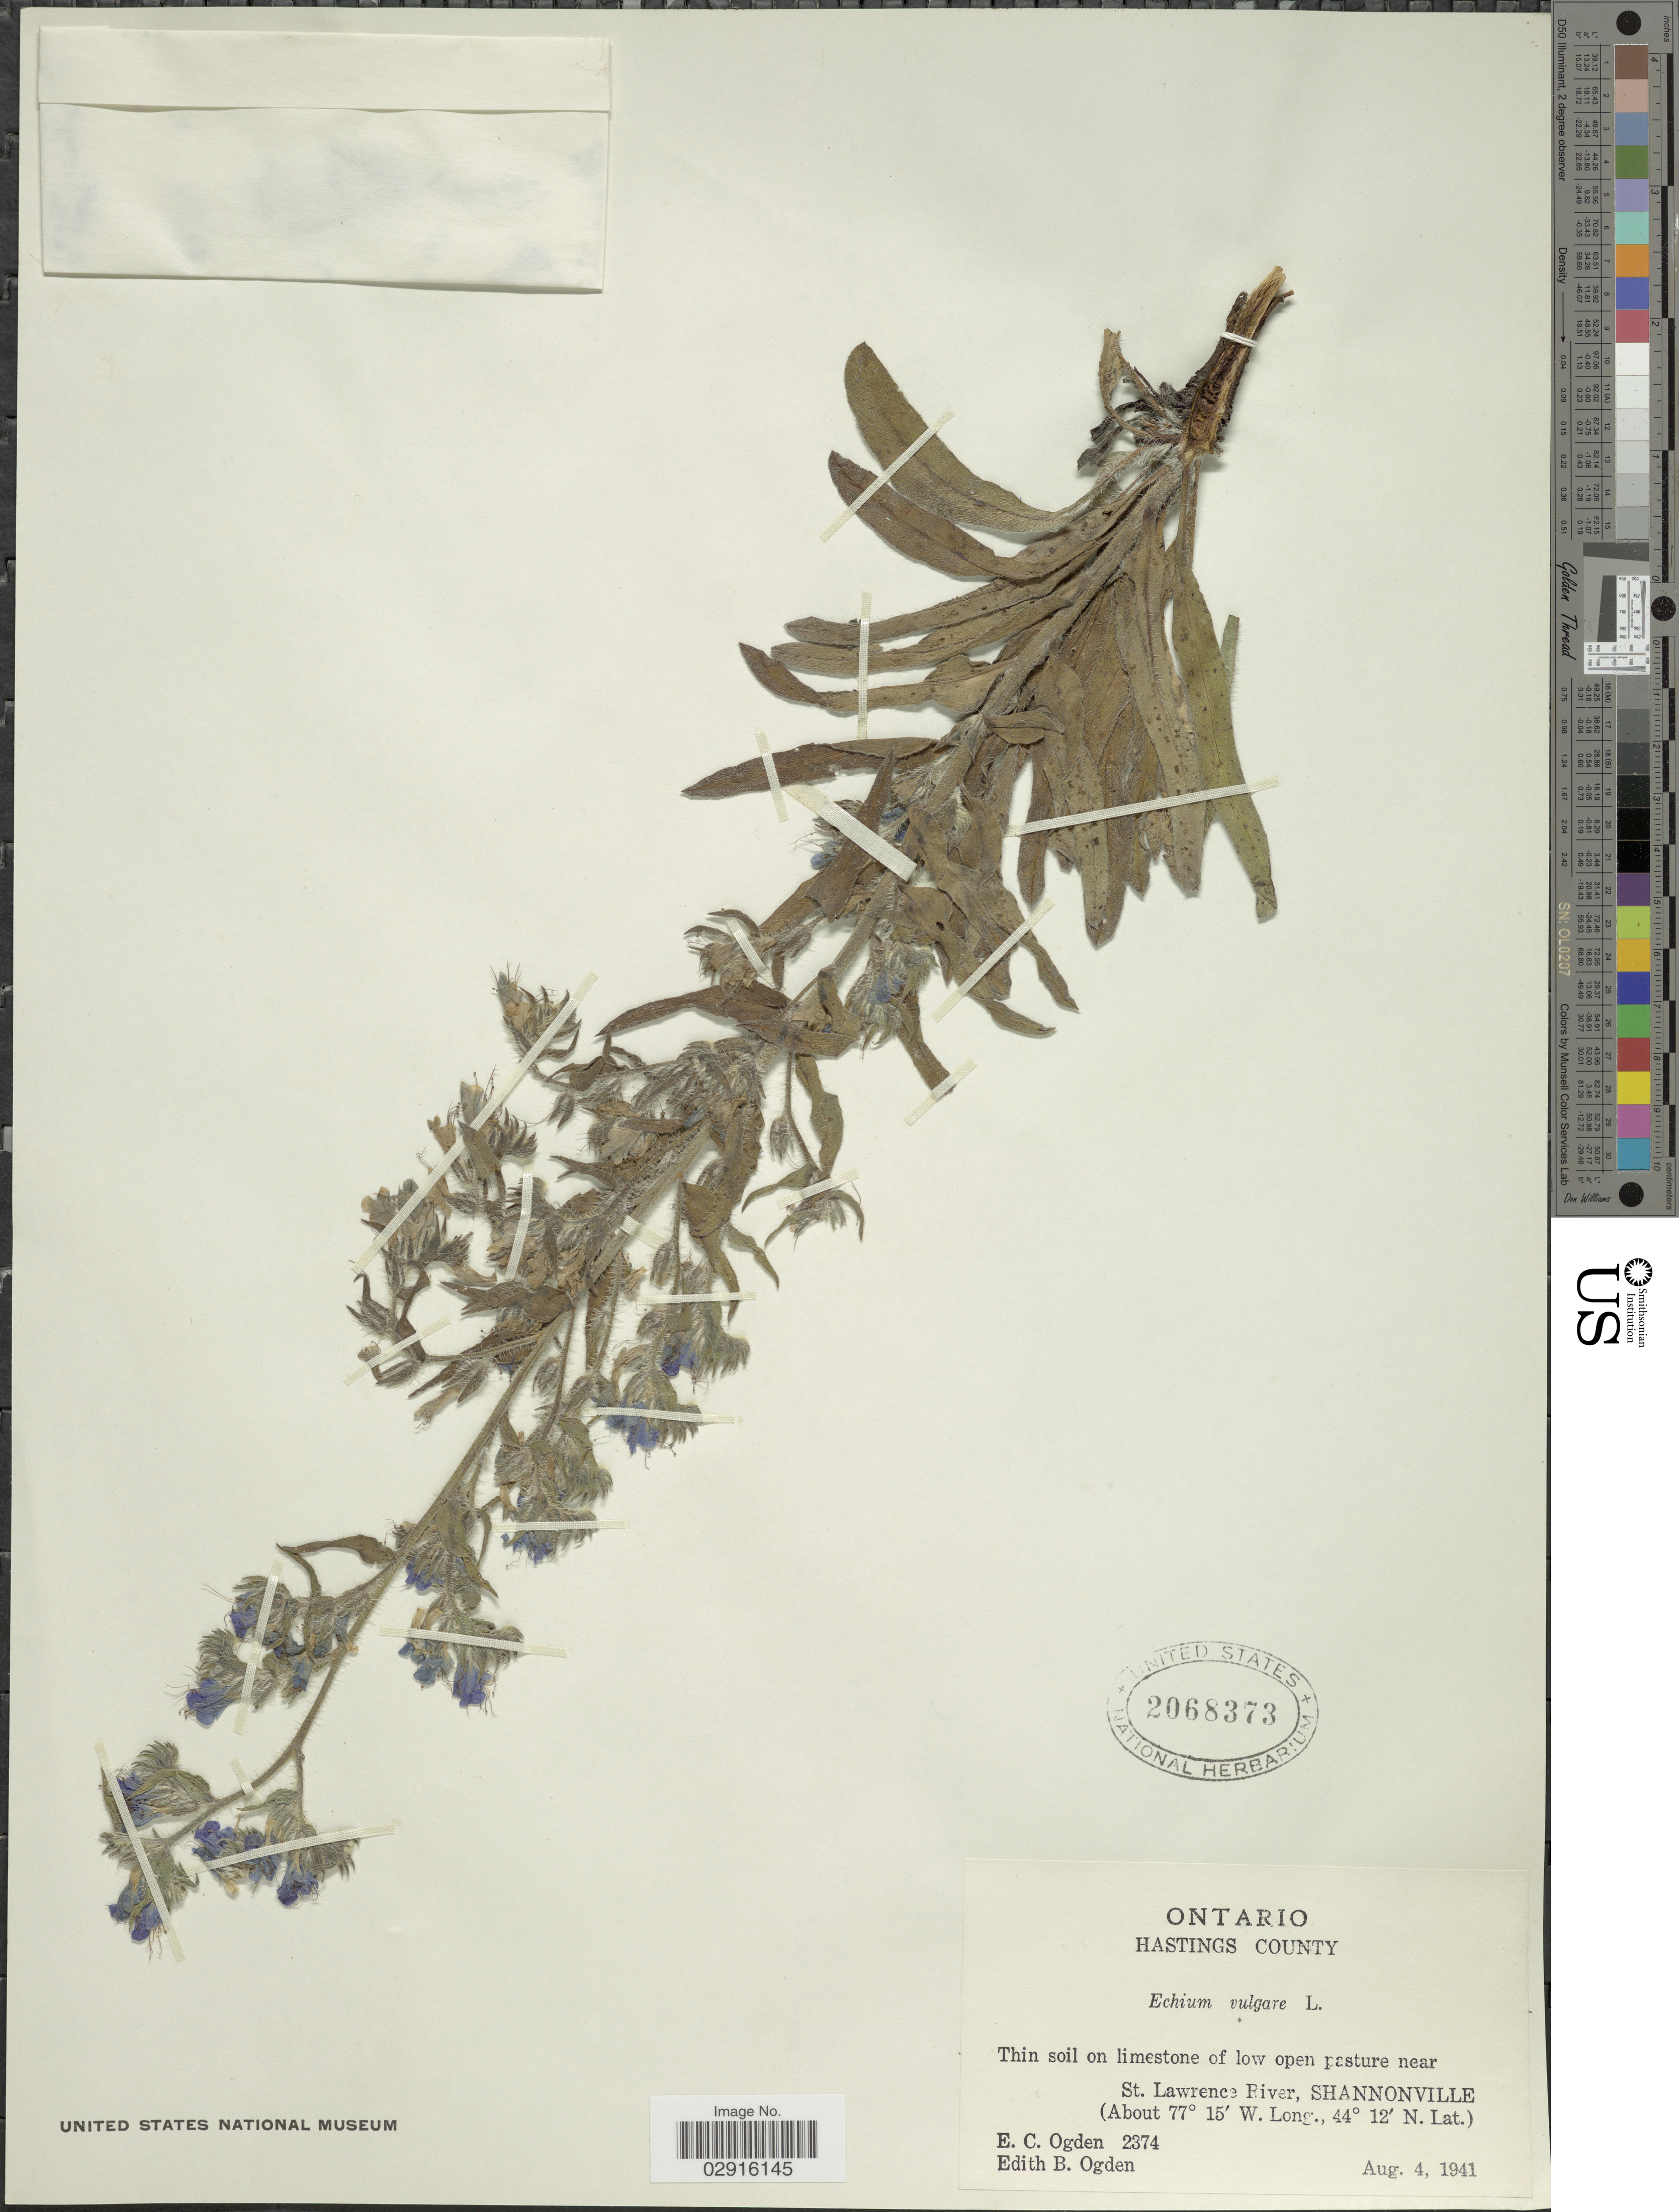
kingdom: Plantae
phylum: Tracheophyta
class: Magnoliopsida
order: Boraginales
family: Boraginaceae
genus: Echium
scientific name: Echium vulgare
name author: L.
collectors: E. Ogden & E. Ogden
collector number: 2374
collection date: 1941-08-04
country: Canada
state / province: Ontario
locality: Hastings County. Thin soil on limestone of low open pasture near St. Lawrence River, Shannonville.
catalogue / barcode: US 2068373